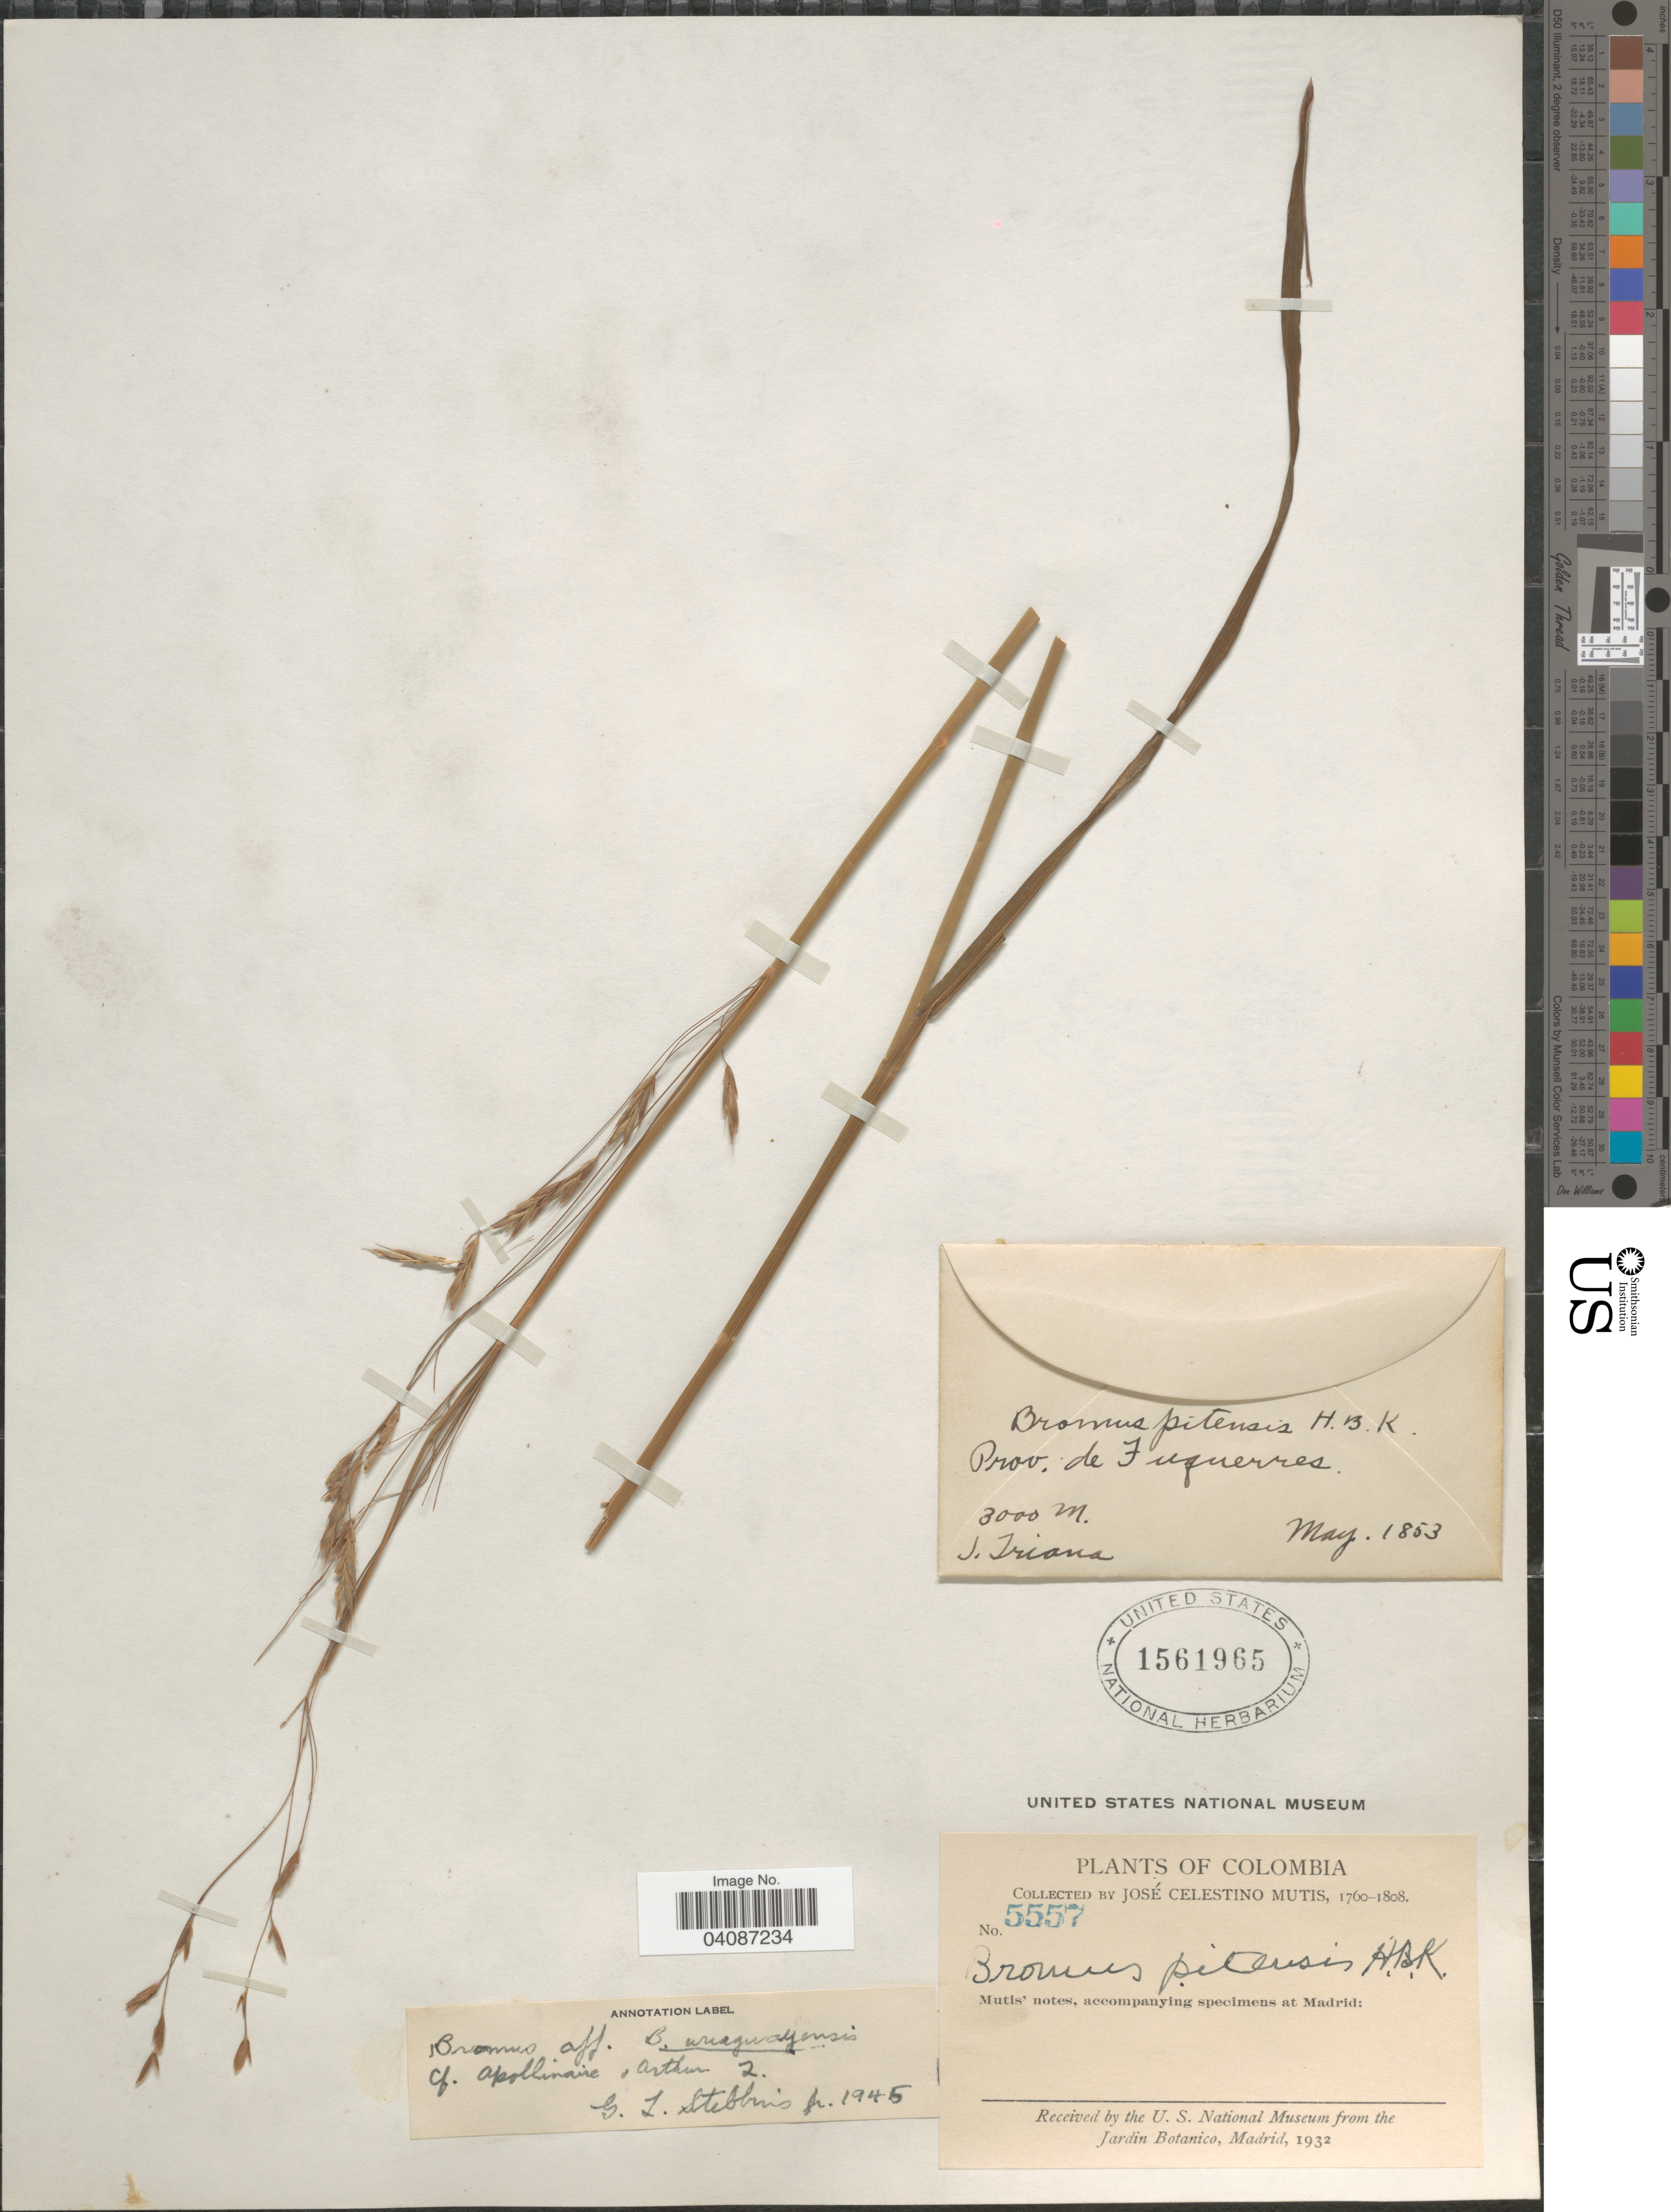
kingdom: Plantae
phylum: Tracheophyta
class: Liliopsida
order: Poales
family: Poaceae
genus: Bromus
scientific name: Bromus pitensis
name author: Kunth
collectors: J. C. B. Mutis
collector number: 5557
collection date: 1760/1808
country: Colombia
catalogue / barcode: US 1561965